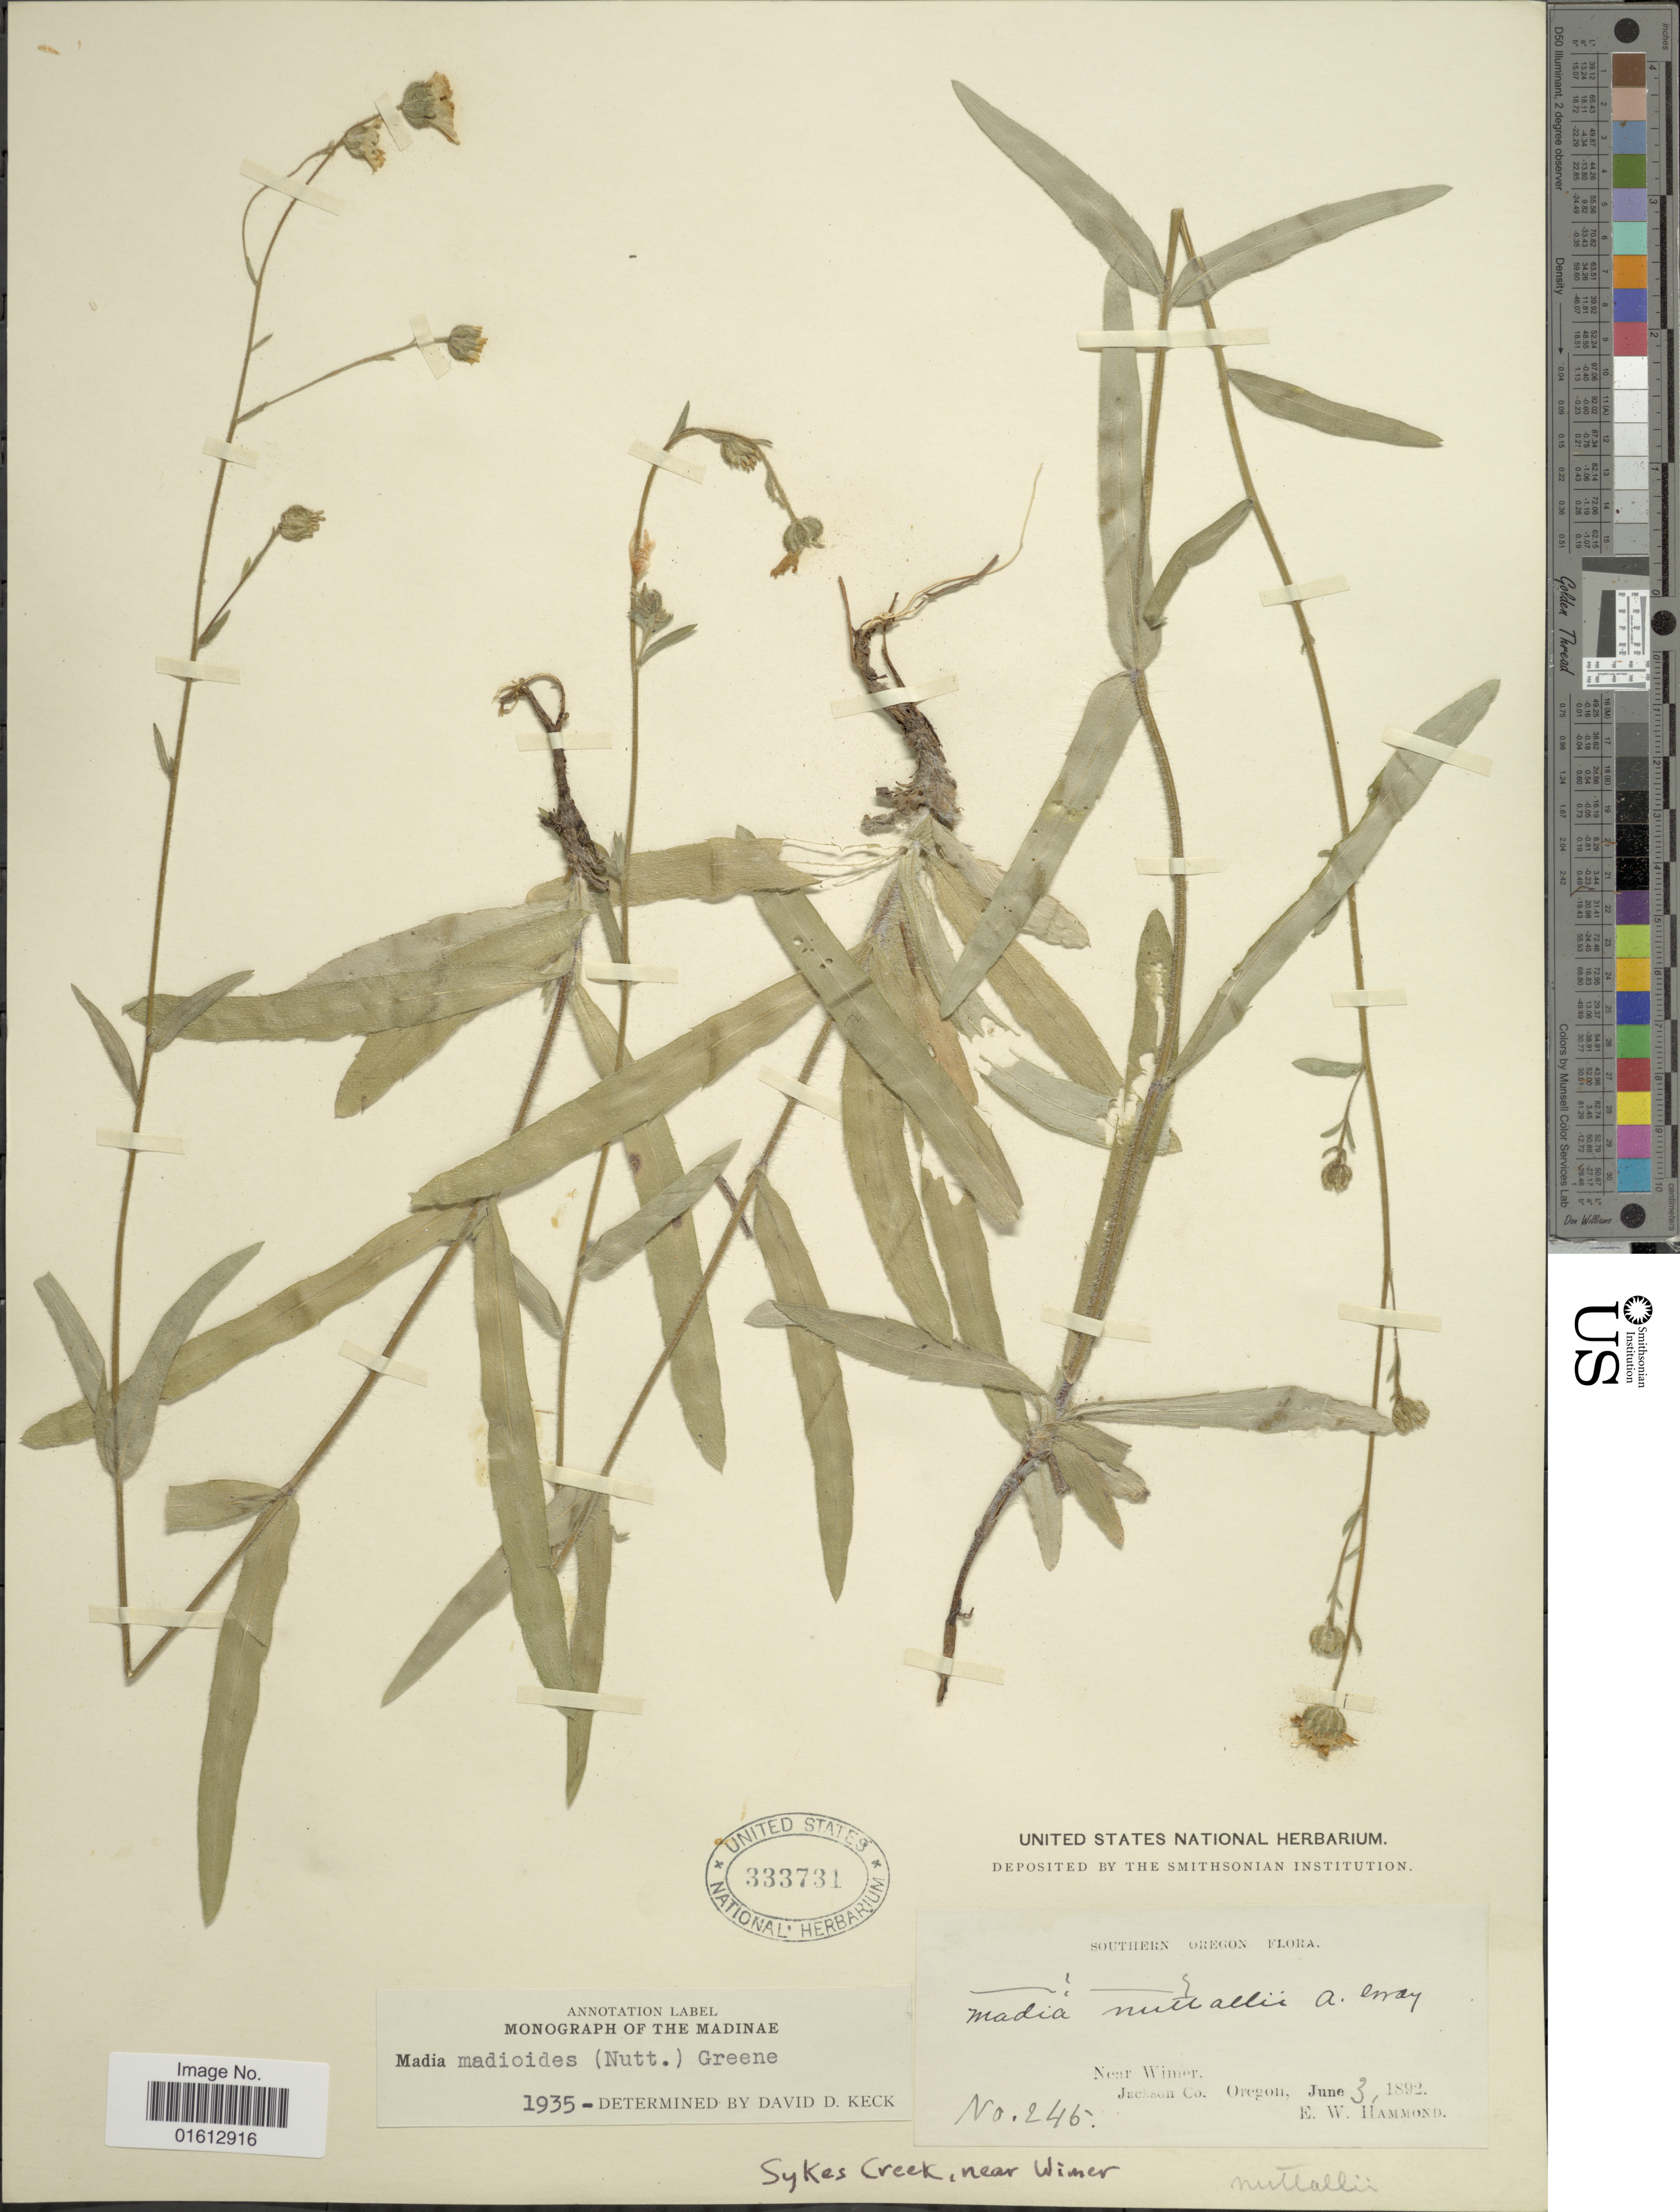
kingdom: Plantae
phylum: Tracheophyta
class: Magnoliopsida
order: Asterales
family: Asteraceae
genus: Madia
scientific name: Madia madioides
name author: (Nutt.) Greene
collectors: E. Hammond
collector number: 245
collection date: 1892-06-03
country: United States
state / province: Oregon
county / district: Jackson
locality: Southern Oregon, near Wimer, Jackson Co. Oregon. Sykes Creek.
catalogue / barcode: US 333731